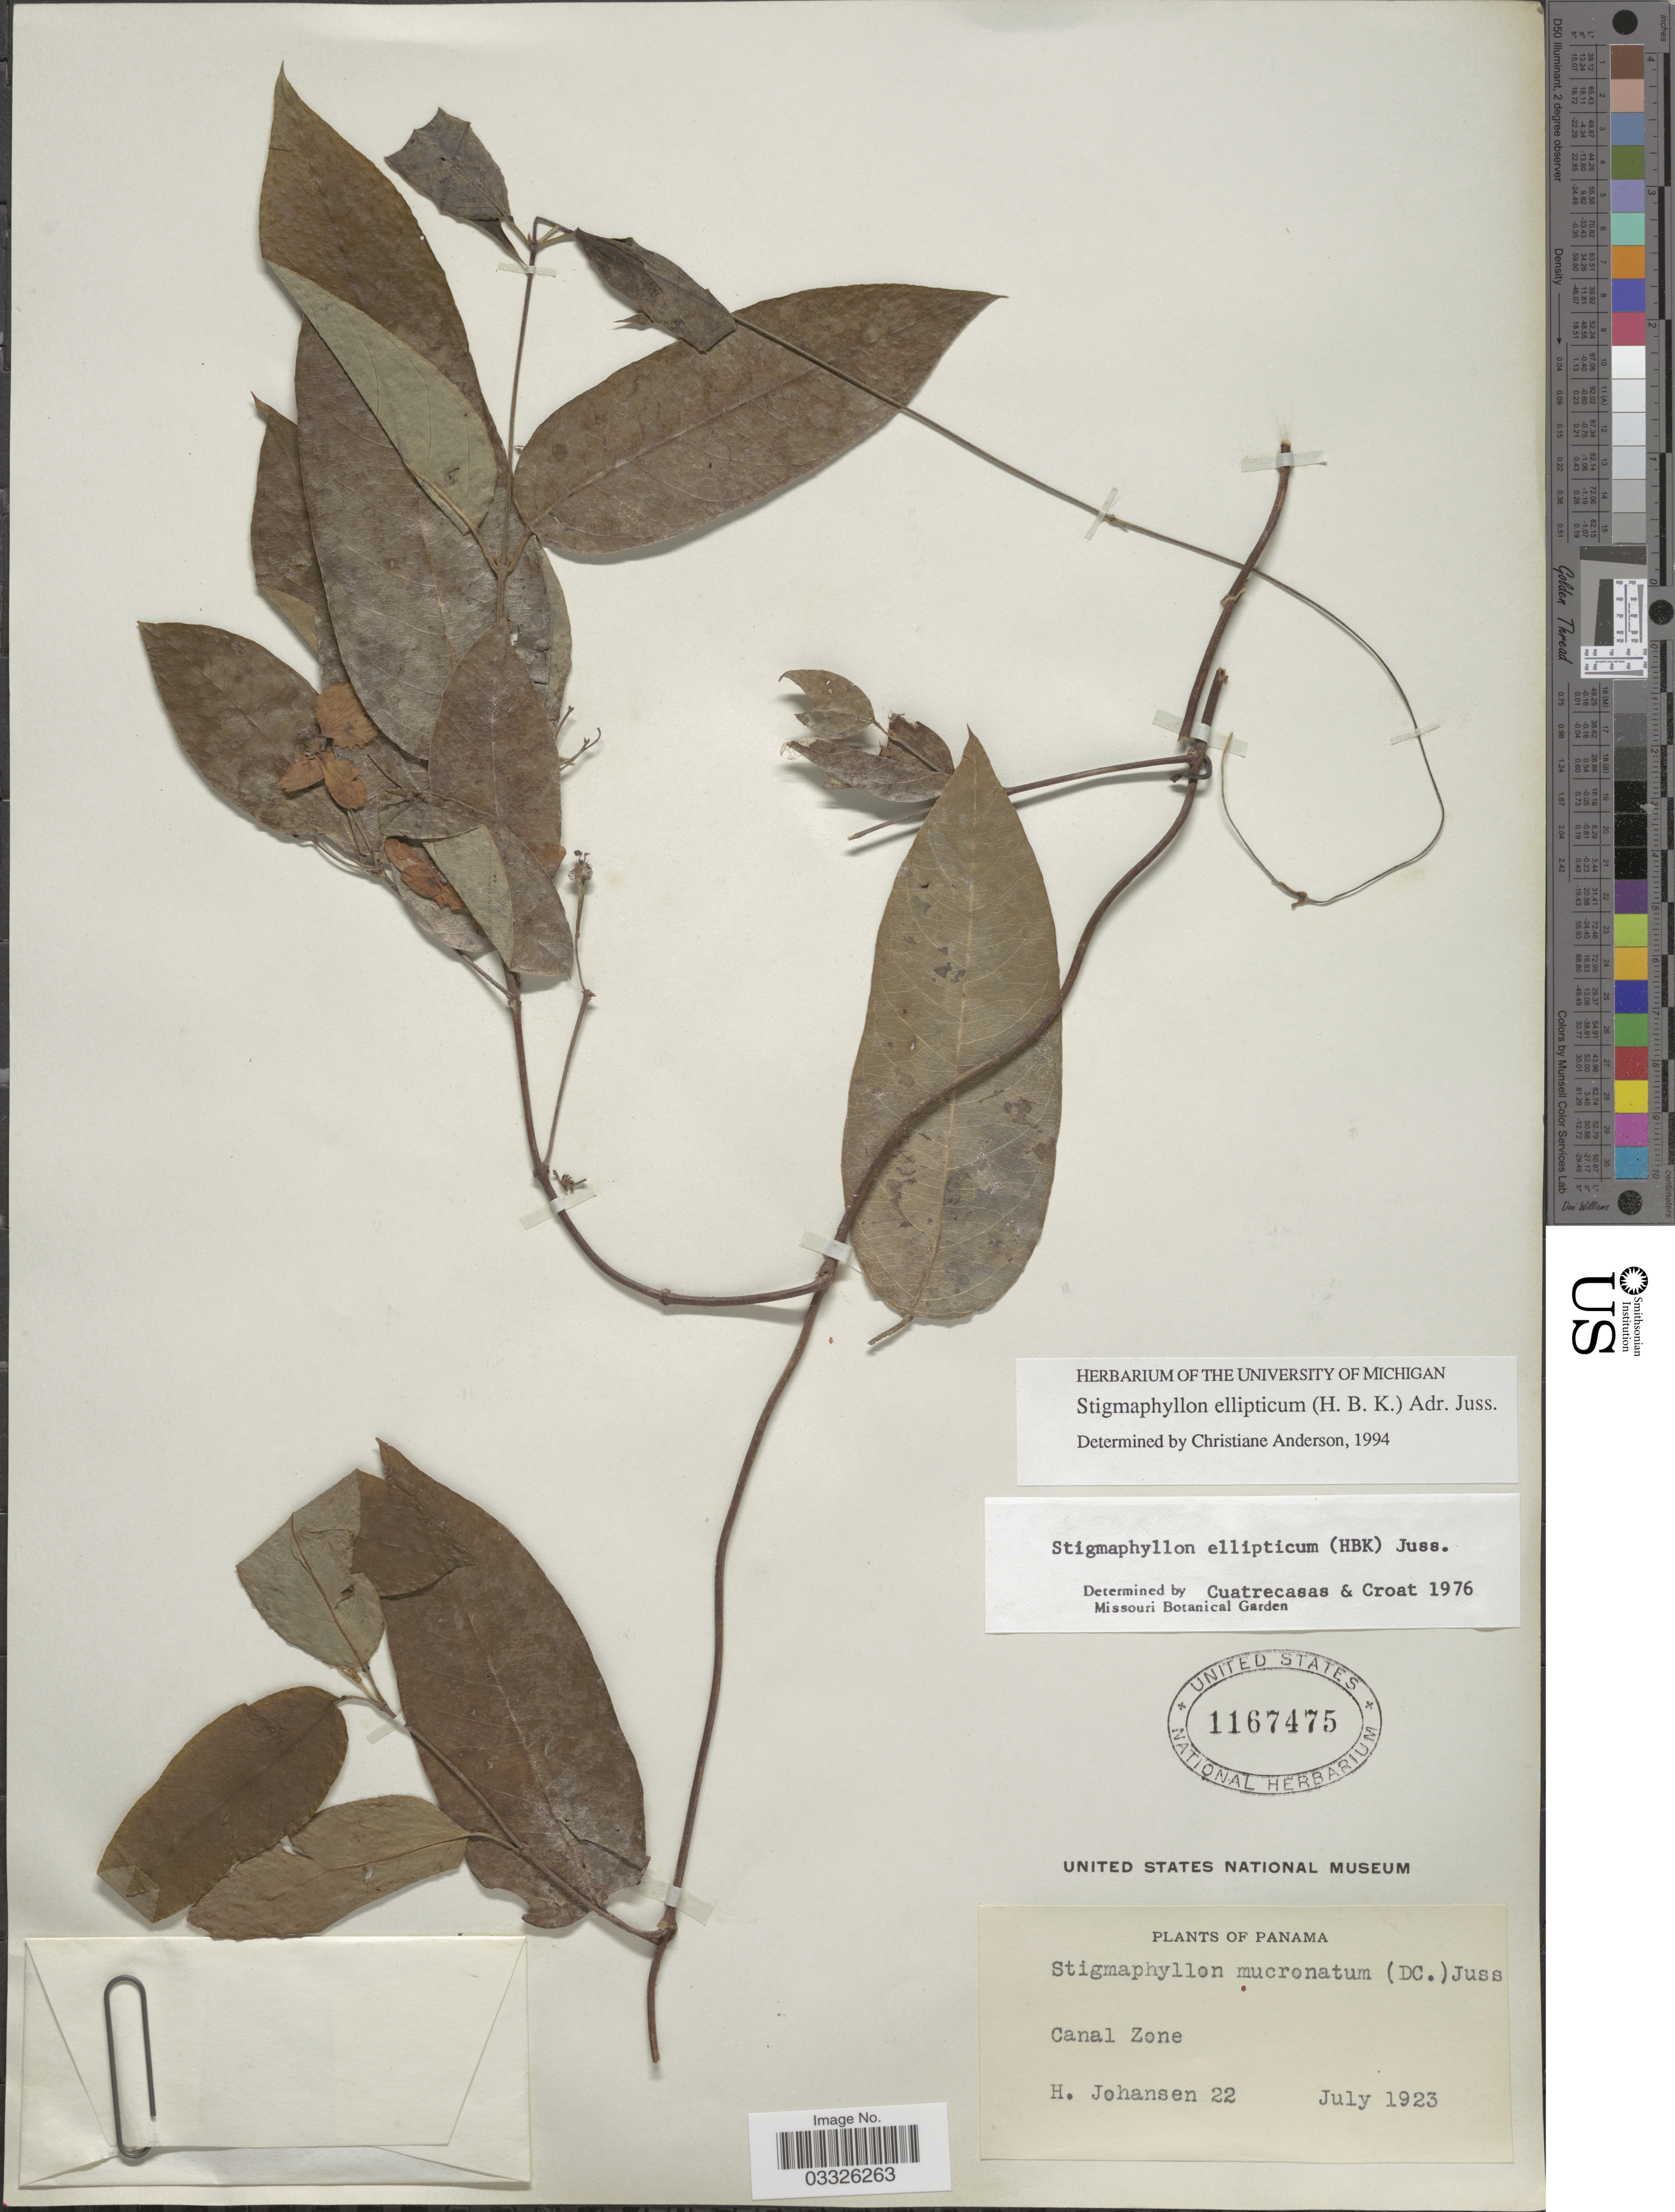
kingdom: Plantae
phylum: Tracheophyta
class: Magnoliopsida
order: Malpighiales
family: Malpighiaceae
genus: Stigmaphyllon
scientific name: Stigmaphyllon ellipticum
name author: (Kunth) A. Juss.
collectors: H. Johansen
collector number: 22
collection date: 1923-07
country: Panama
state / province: Colón / Panamá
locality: Canal Zone.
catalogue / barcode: US 1167475